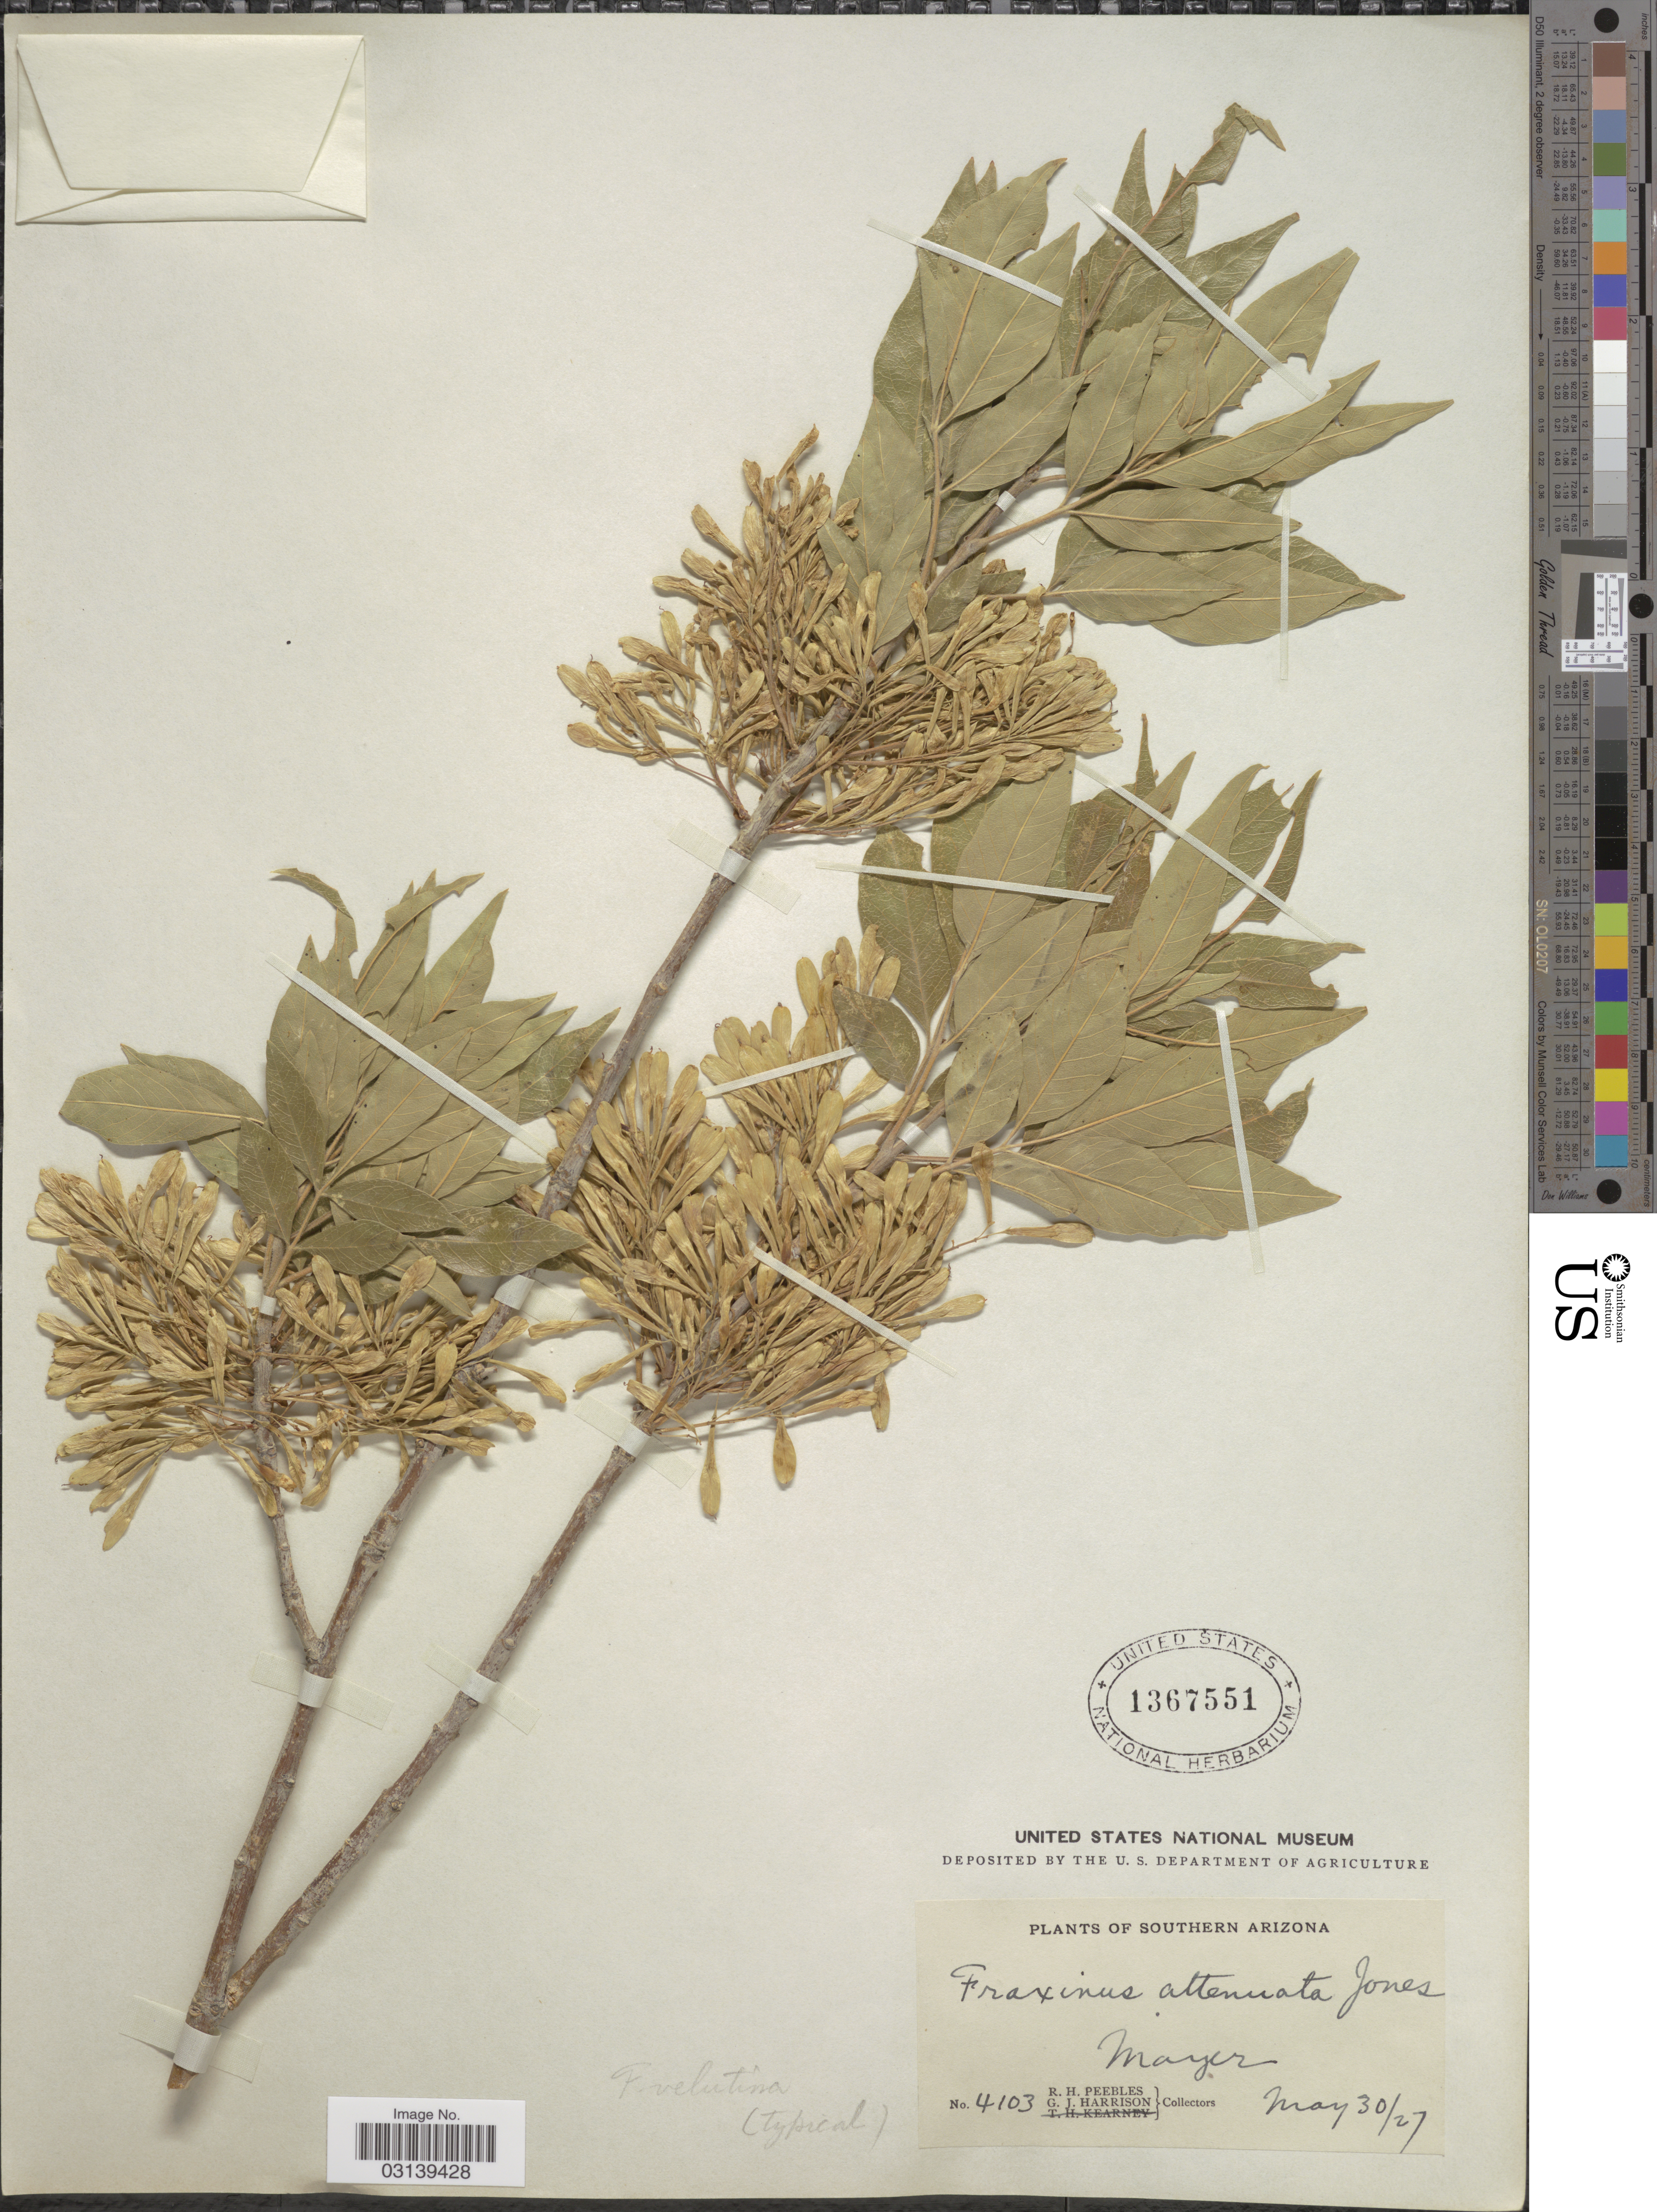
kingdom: Plantae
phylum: Tracheophyta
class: Magnoliopsida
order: Lamiales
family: Oleaceae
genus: Fraxinus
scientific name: Fraxinus velutina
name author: Torr.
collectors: R. H. Peebles & G. J. Harrison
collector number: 4103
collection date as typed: Transcribed d/m/y: 30/5/27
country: United States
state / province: Arizona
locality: Southern Arizona, Mayer.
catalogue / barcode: US 1367551